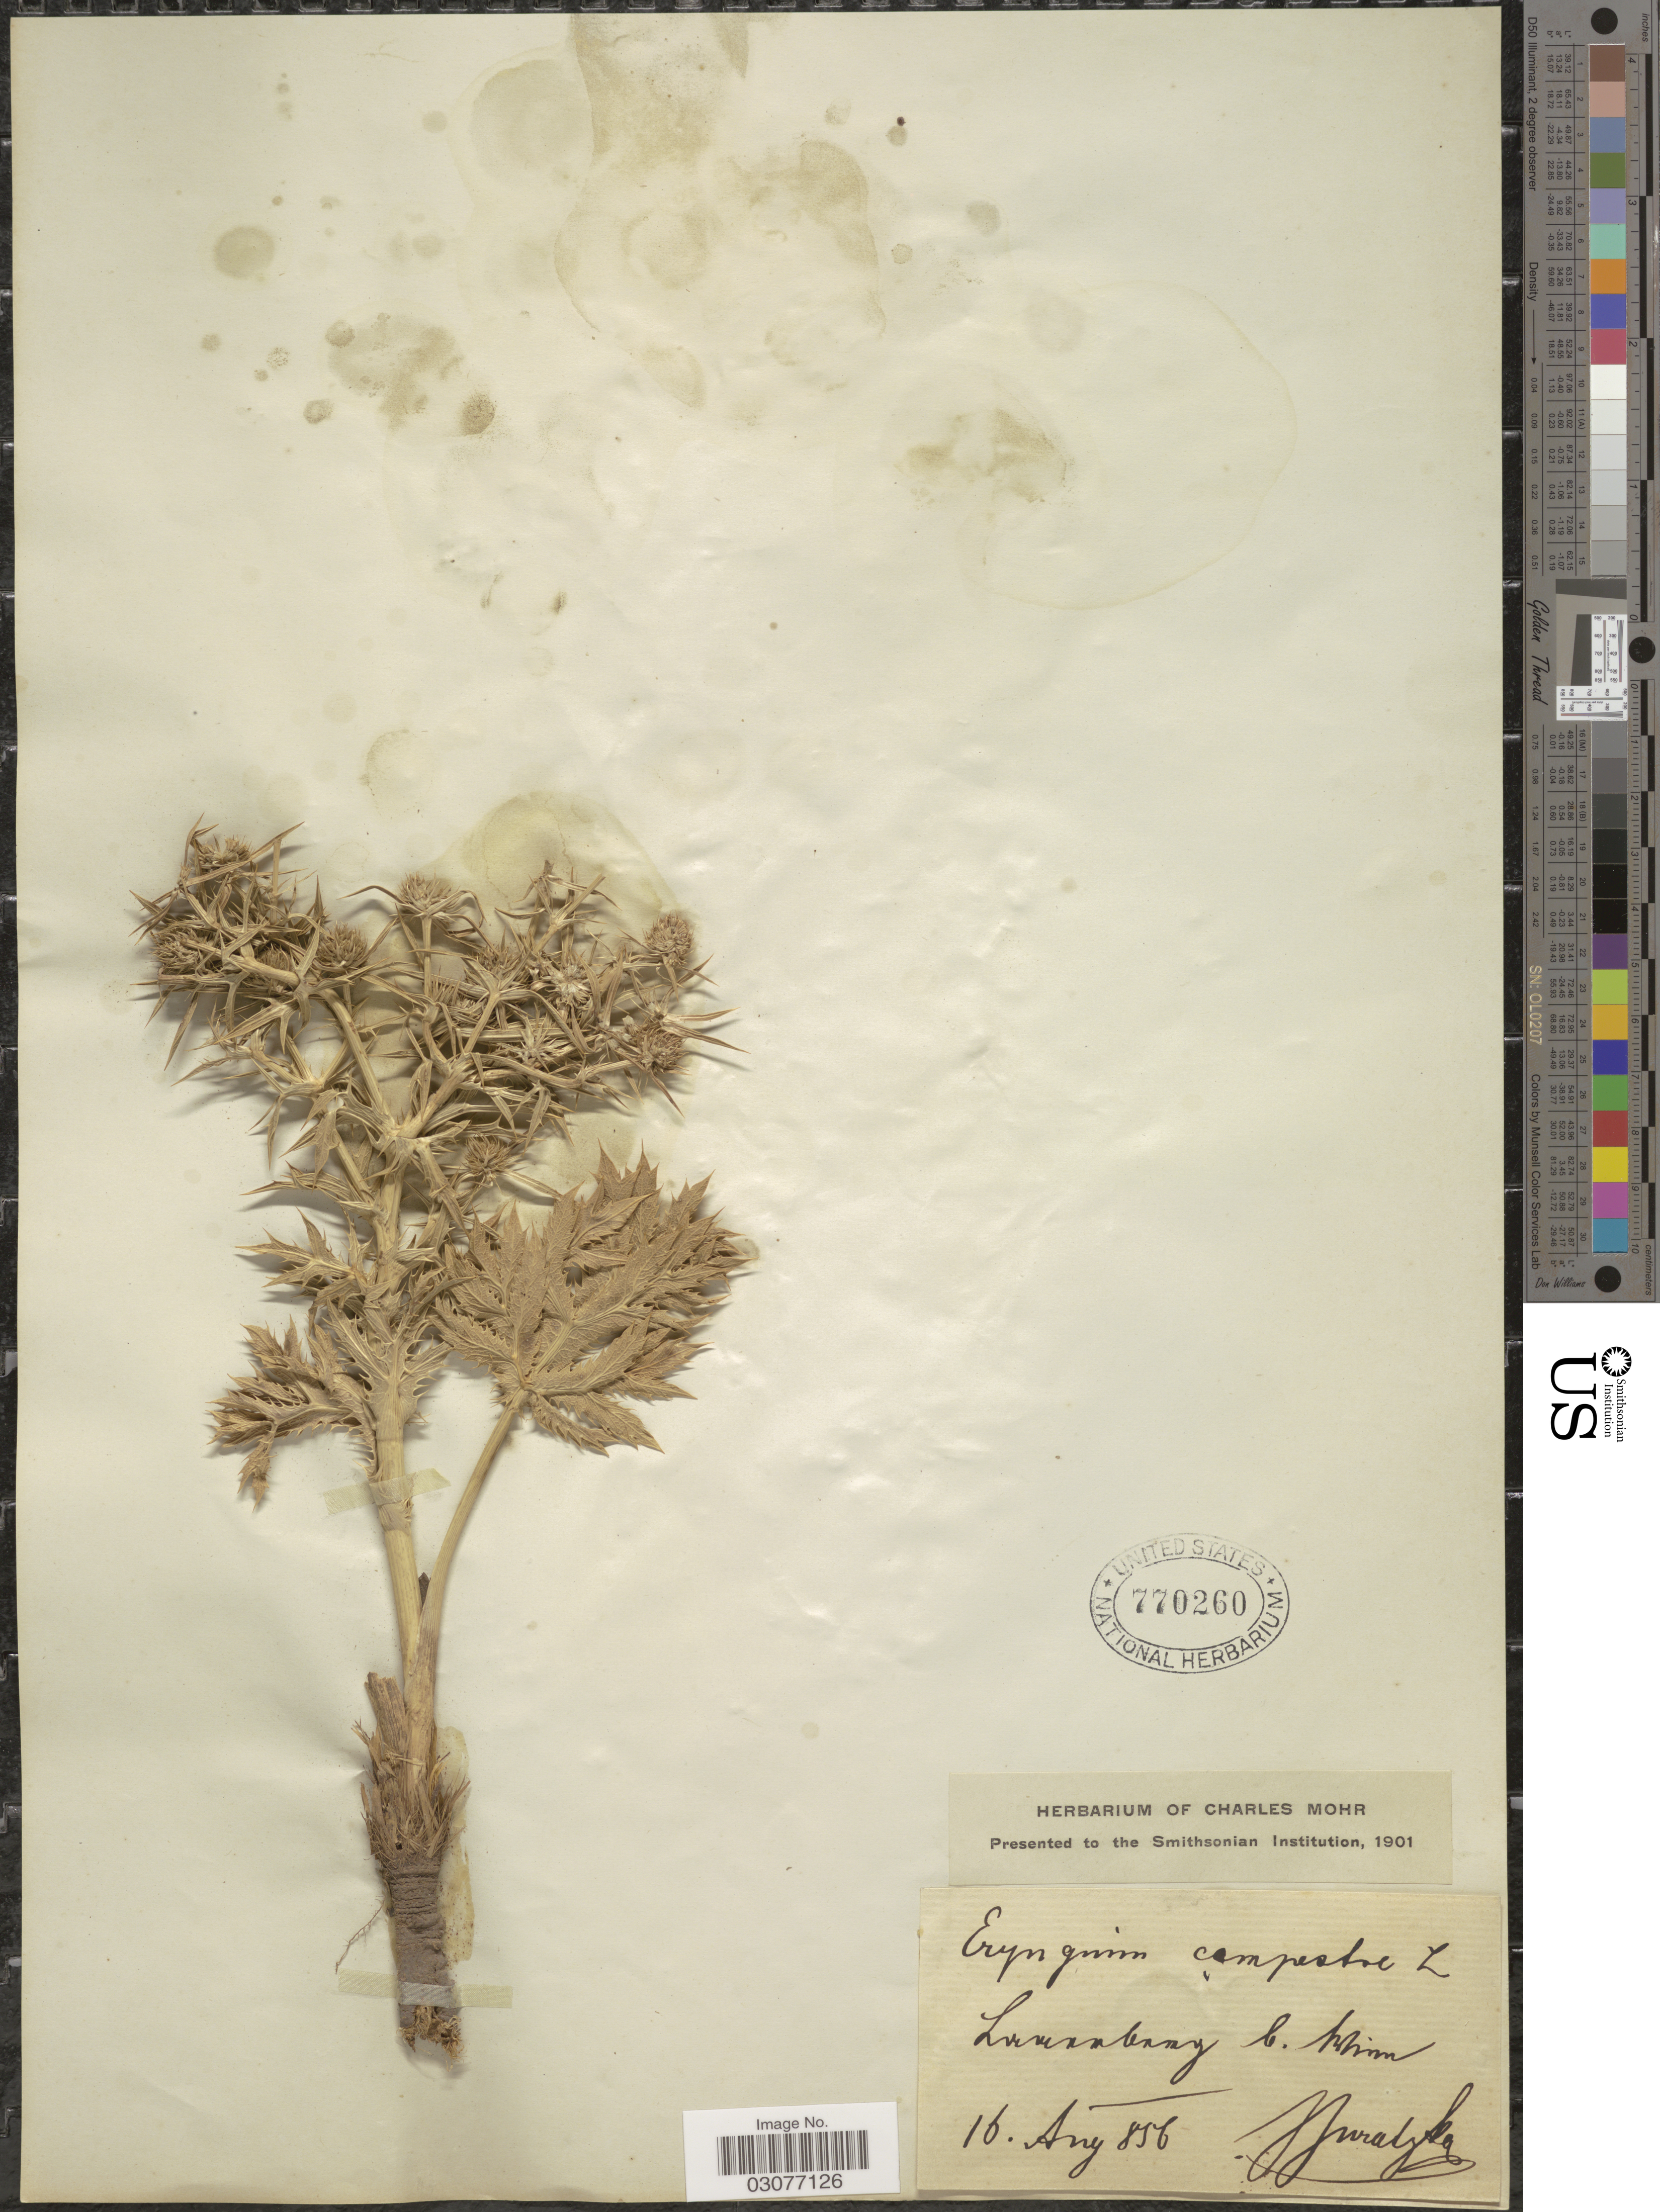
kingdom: Plantae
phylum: Tracheophyta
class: Magnoliopsida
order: Apiales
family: Apiaceae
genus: Eryngium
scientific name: Eryngium campestre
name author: L.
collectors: J. Juratzka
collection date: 1856-08-16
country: Luxembourg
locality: Luxembourg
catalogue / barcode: US 770260